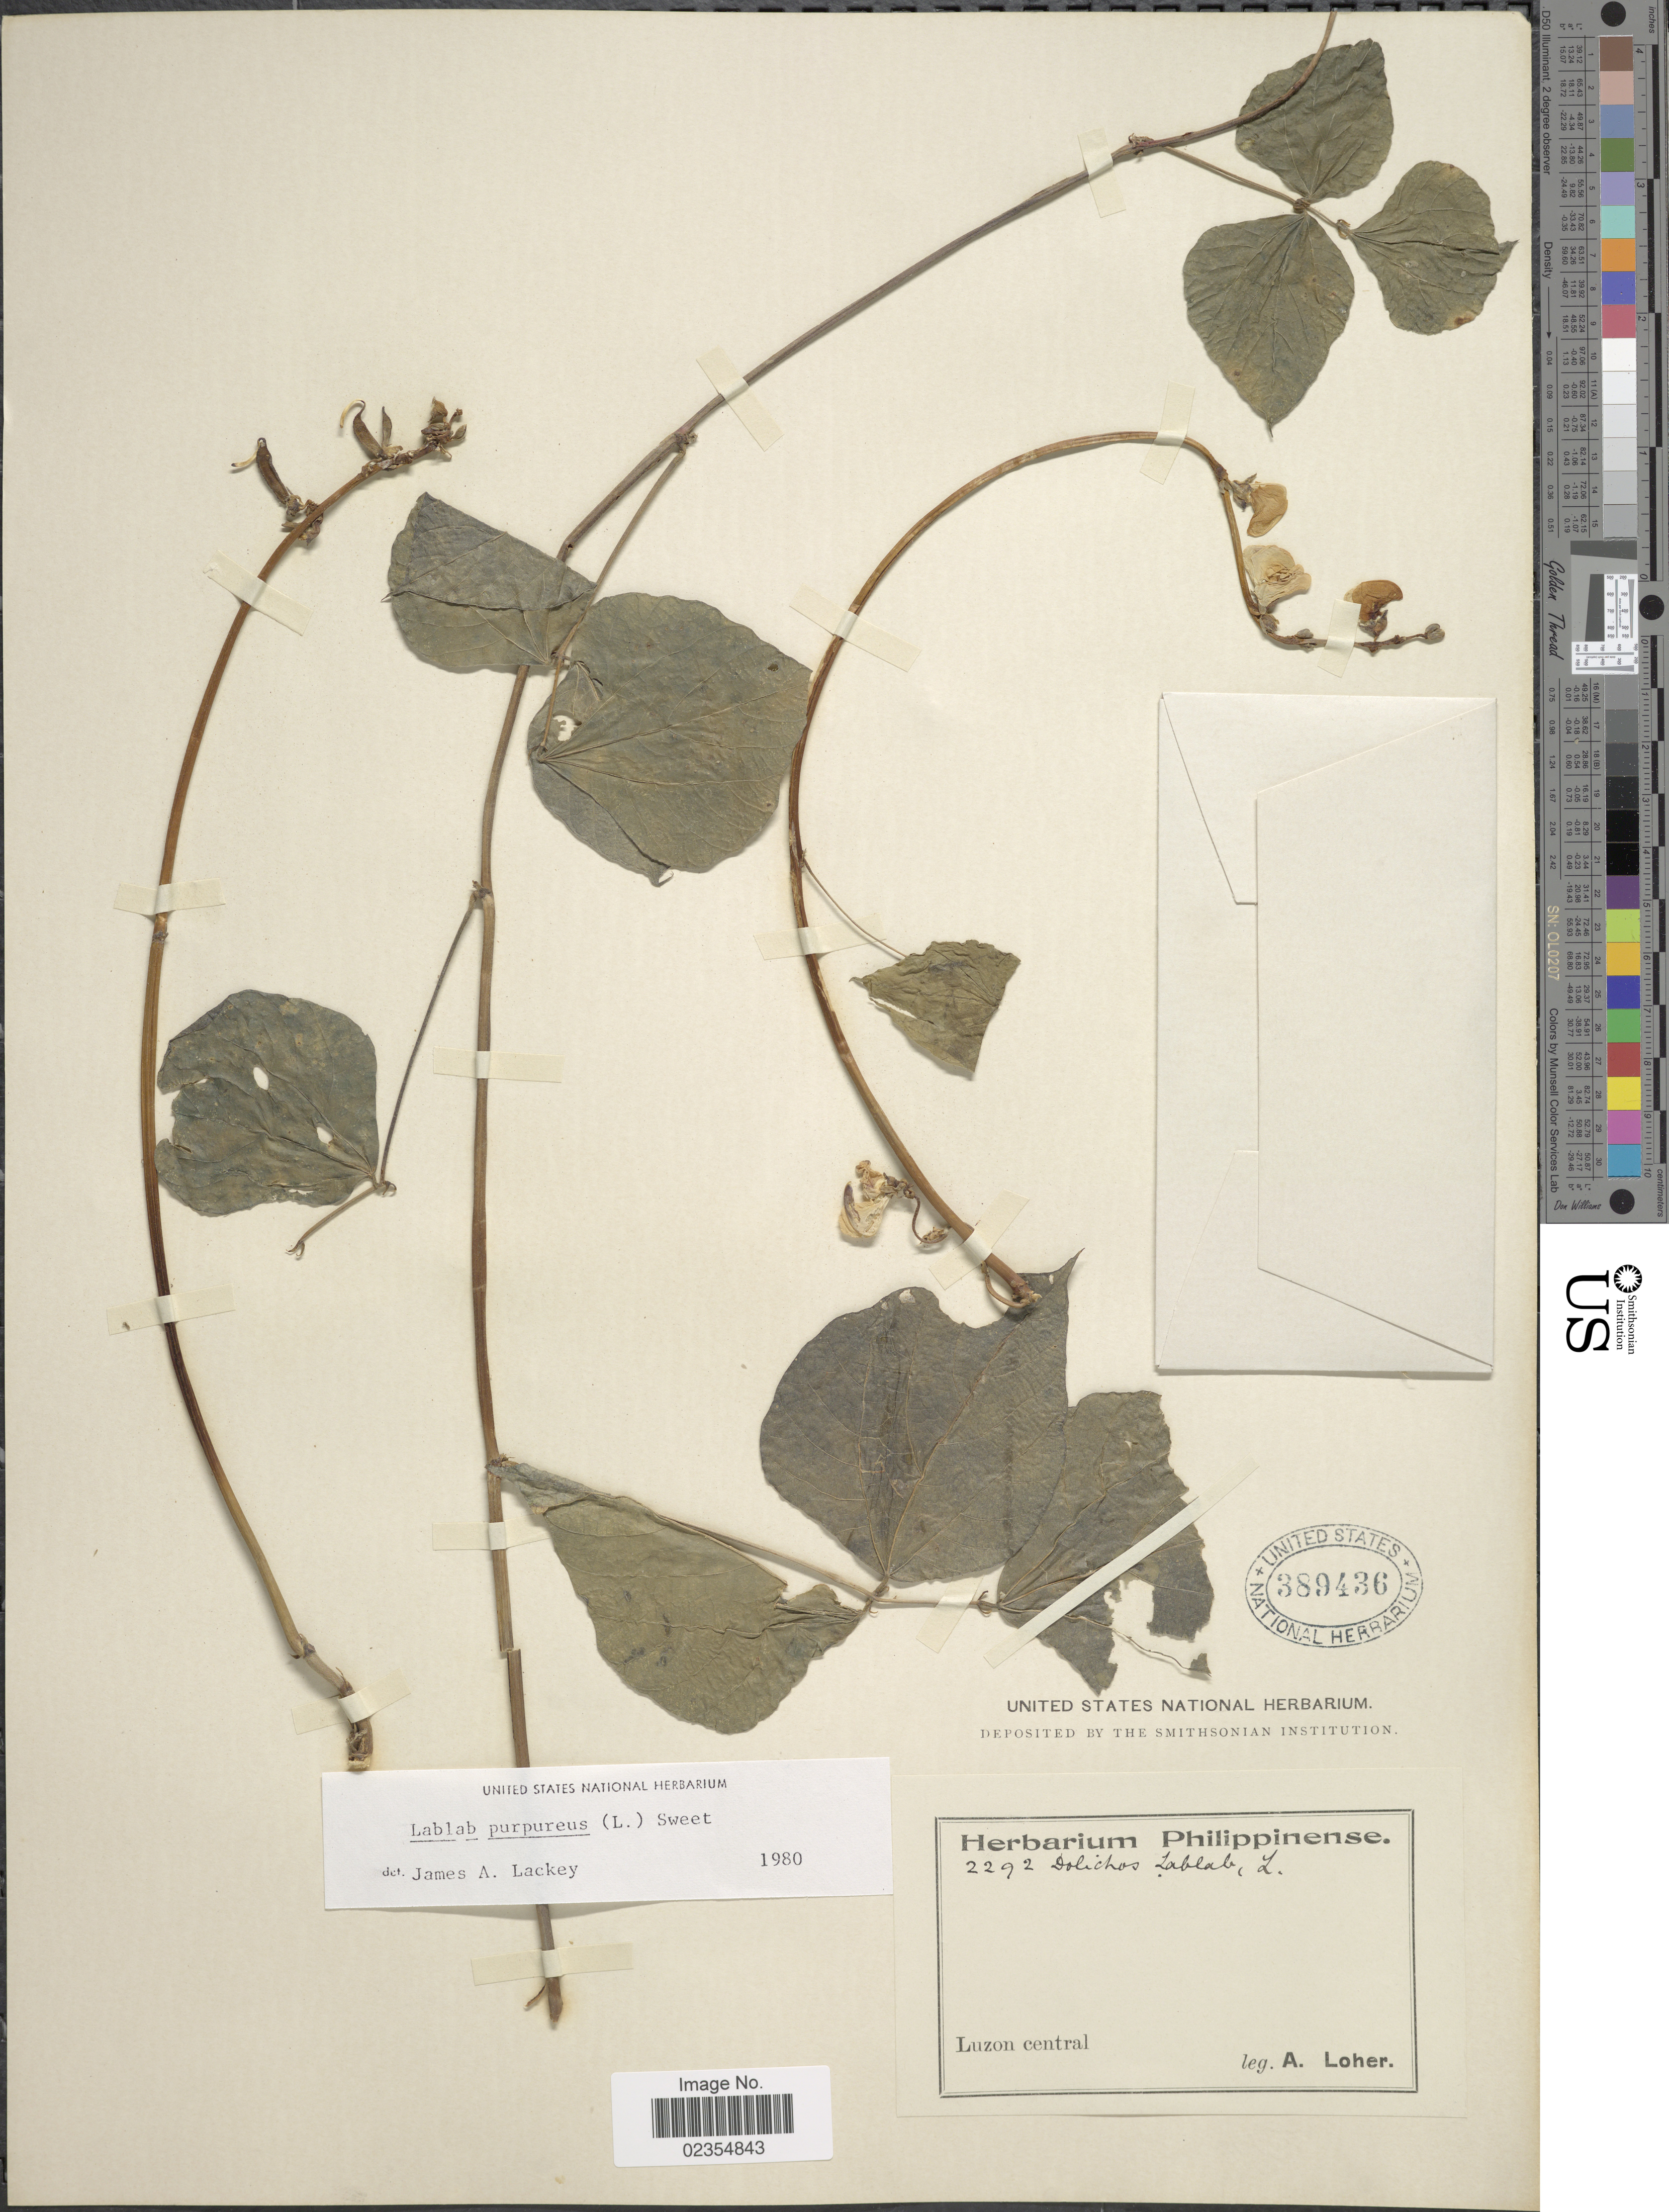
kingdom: Plantae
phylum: Tracheophyta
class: Magnoliopsida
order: Fabales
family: Fabaceae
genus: Lablab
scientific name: Lablab purpureus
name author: (L.) Sweet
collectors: A. Loher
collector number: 2292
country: Philippines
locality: Luzon Central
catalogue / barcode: US 389436